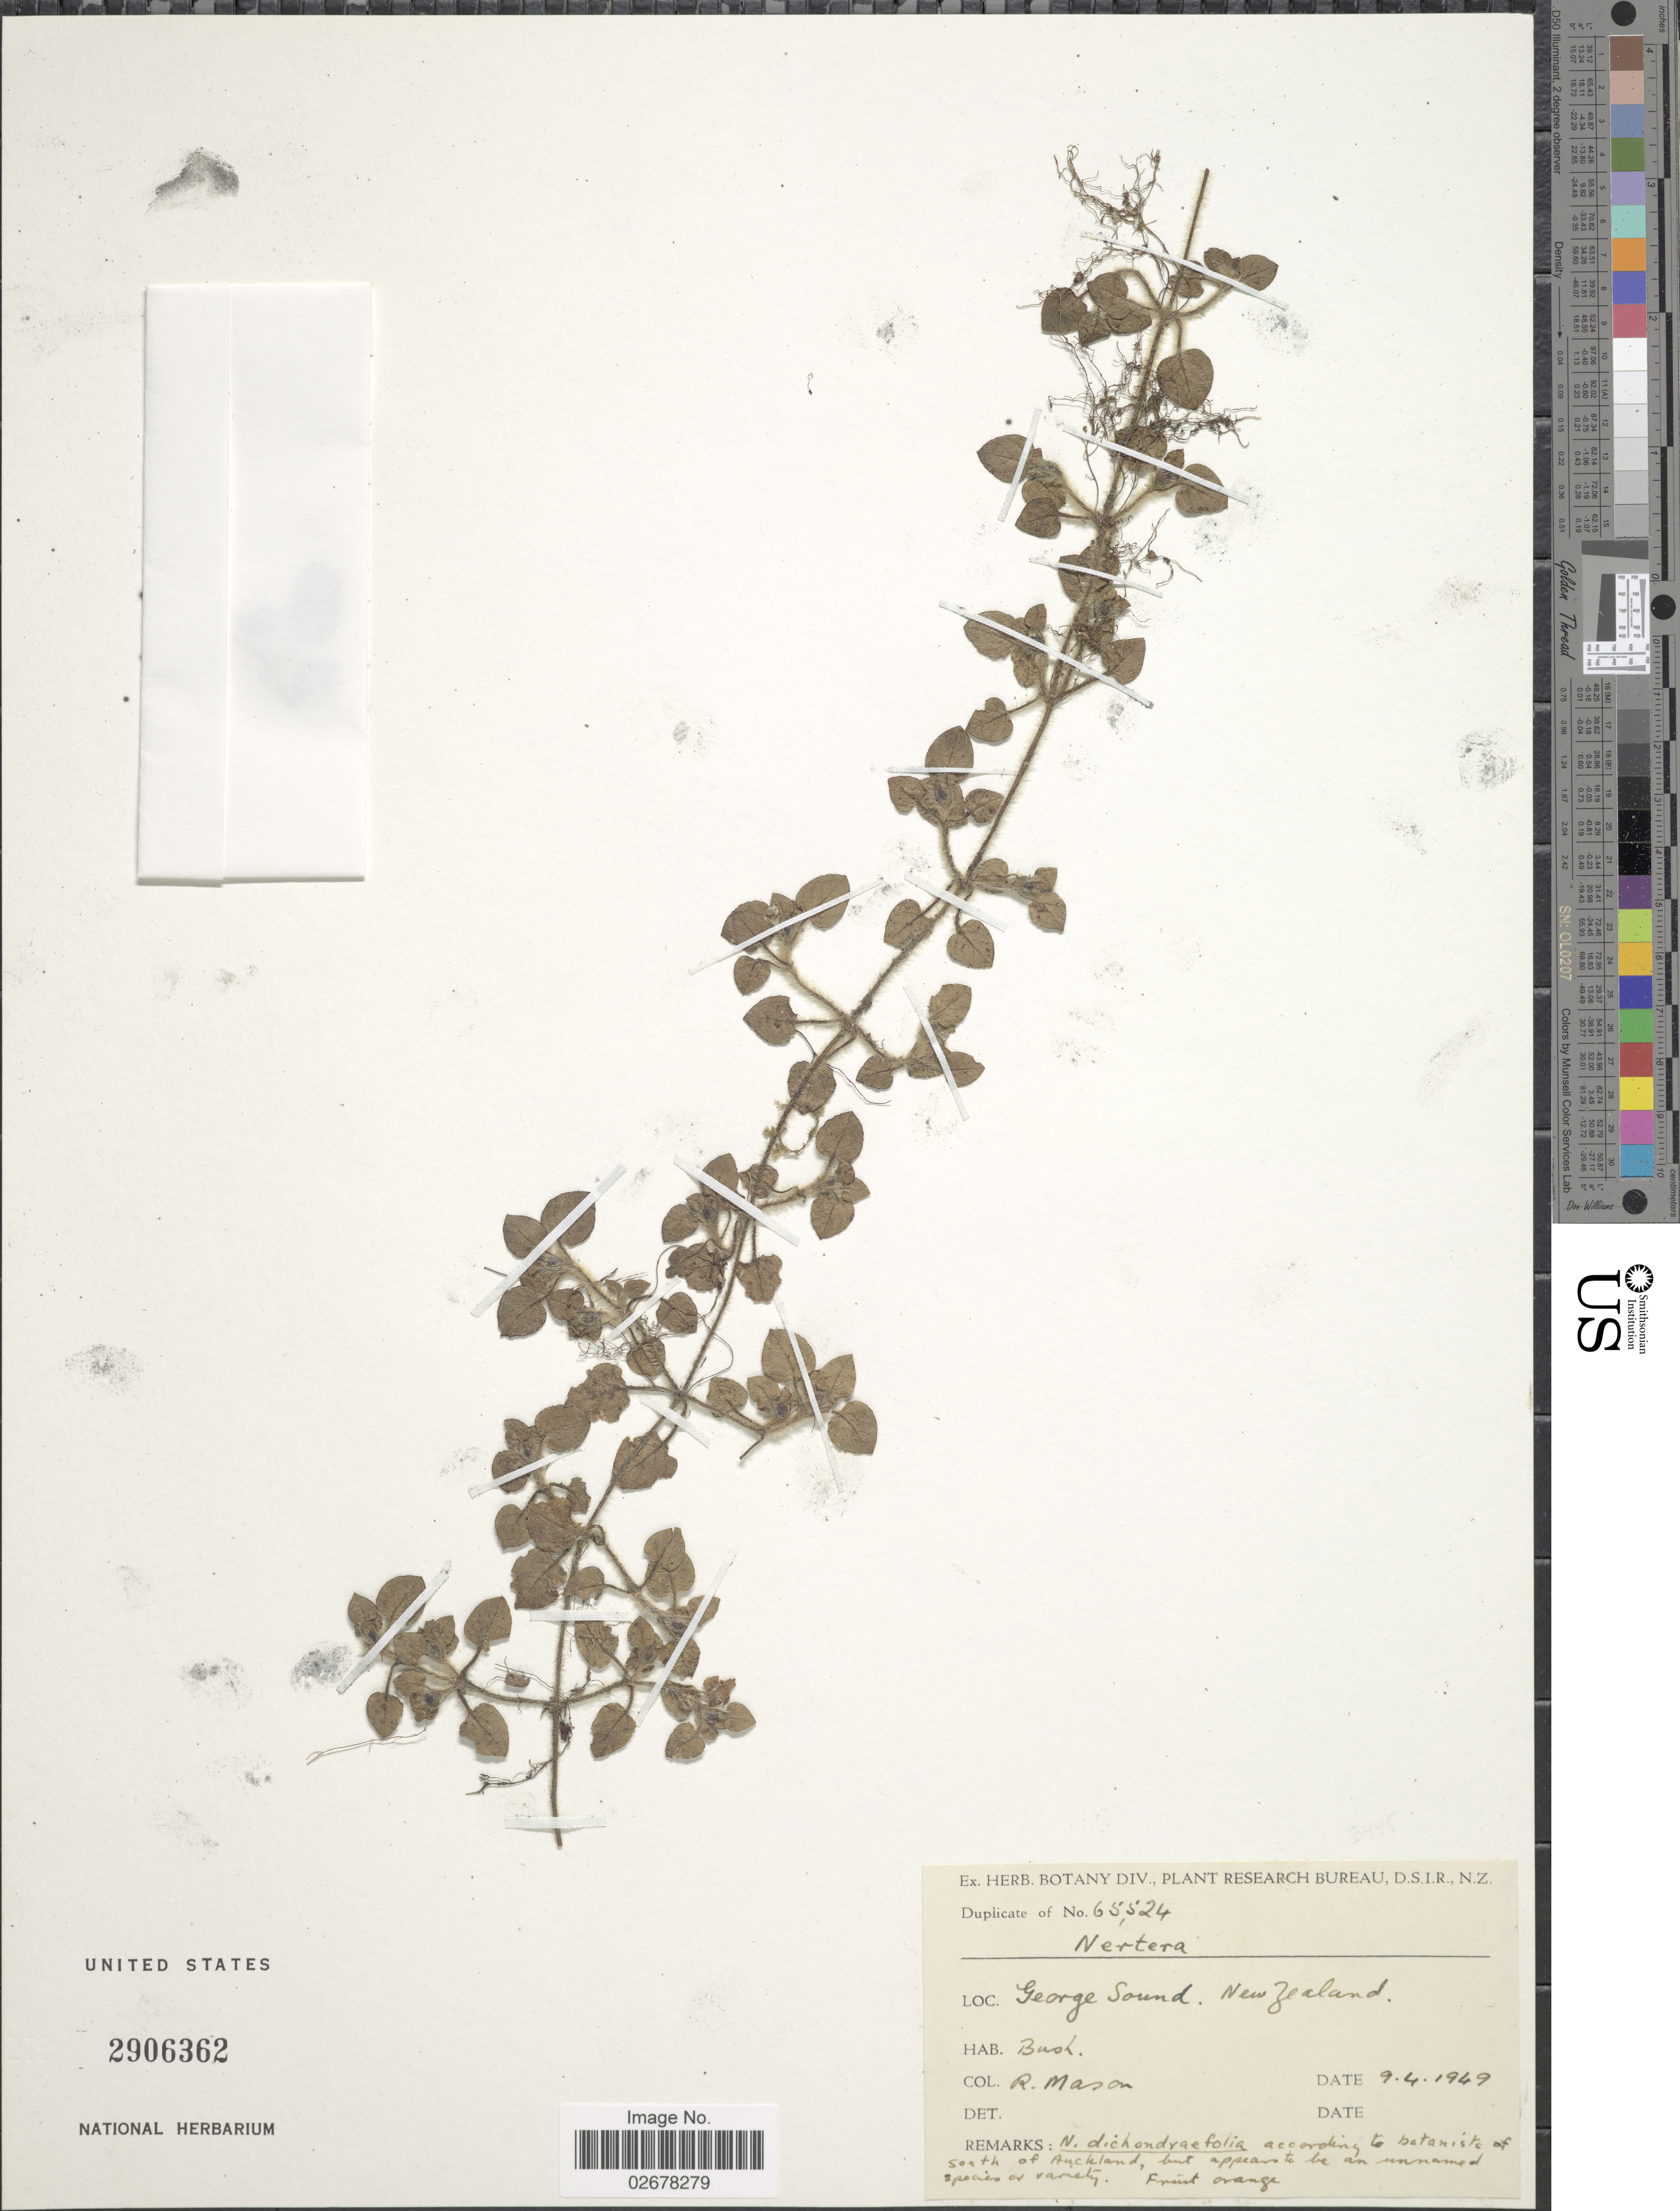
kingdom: Plantae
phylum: Tracheophyta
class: Magnoliopsida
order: Gentianales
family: Rubiaceae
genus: Nertera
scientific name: Nertera sp.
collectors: R. Mason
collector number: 65524?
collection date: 1949-04-09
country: New Zealand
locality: George Sound.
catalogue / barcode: US 2906362